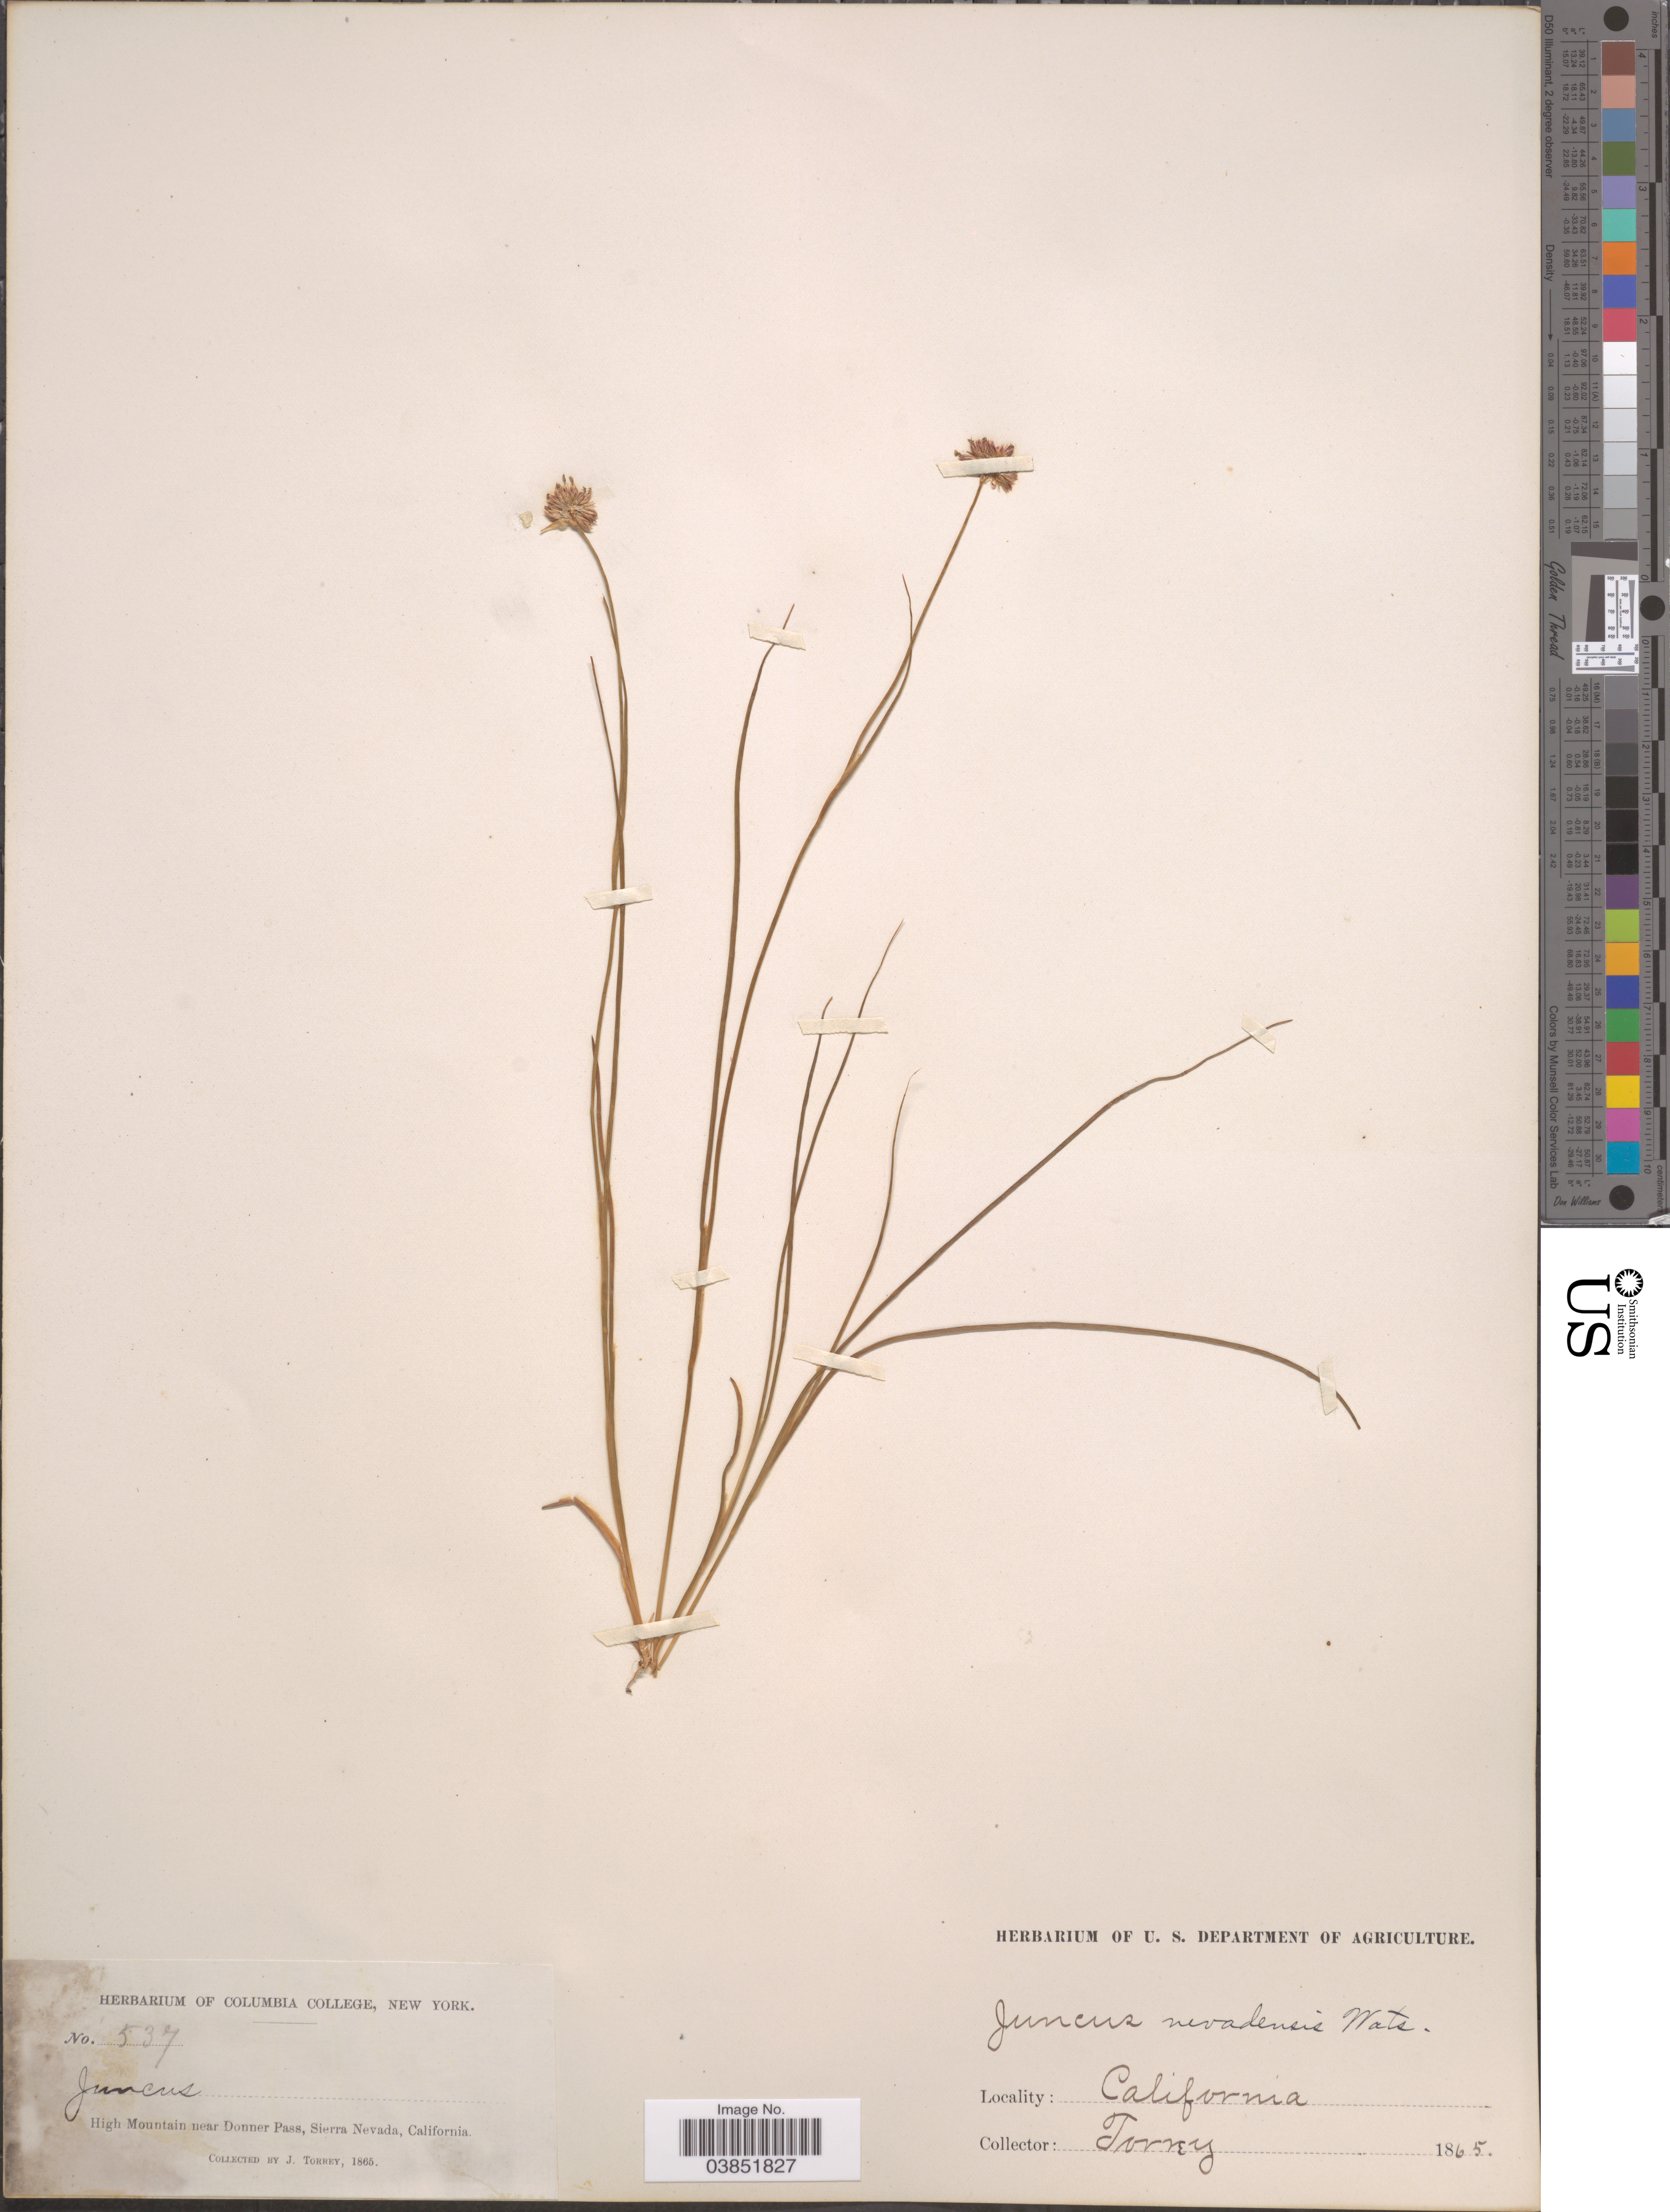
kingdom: Plantae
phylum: Tracheophyta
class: Liliopsida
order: Poales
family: Juncaceae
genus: Juncus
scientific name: Juncus chlorocephalus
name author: Engelm.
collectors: J. Torrey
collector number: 537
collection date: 1865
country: United States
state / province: California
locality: High Mountain near Donner Pass, Sierra Nevada.